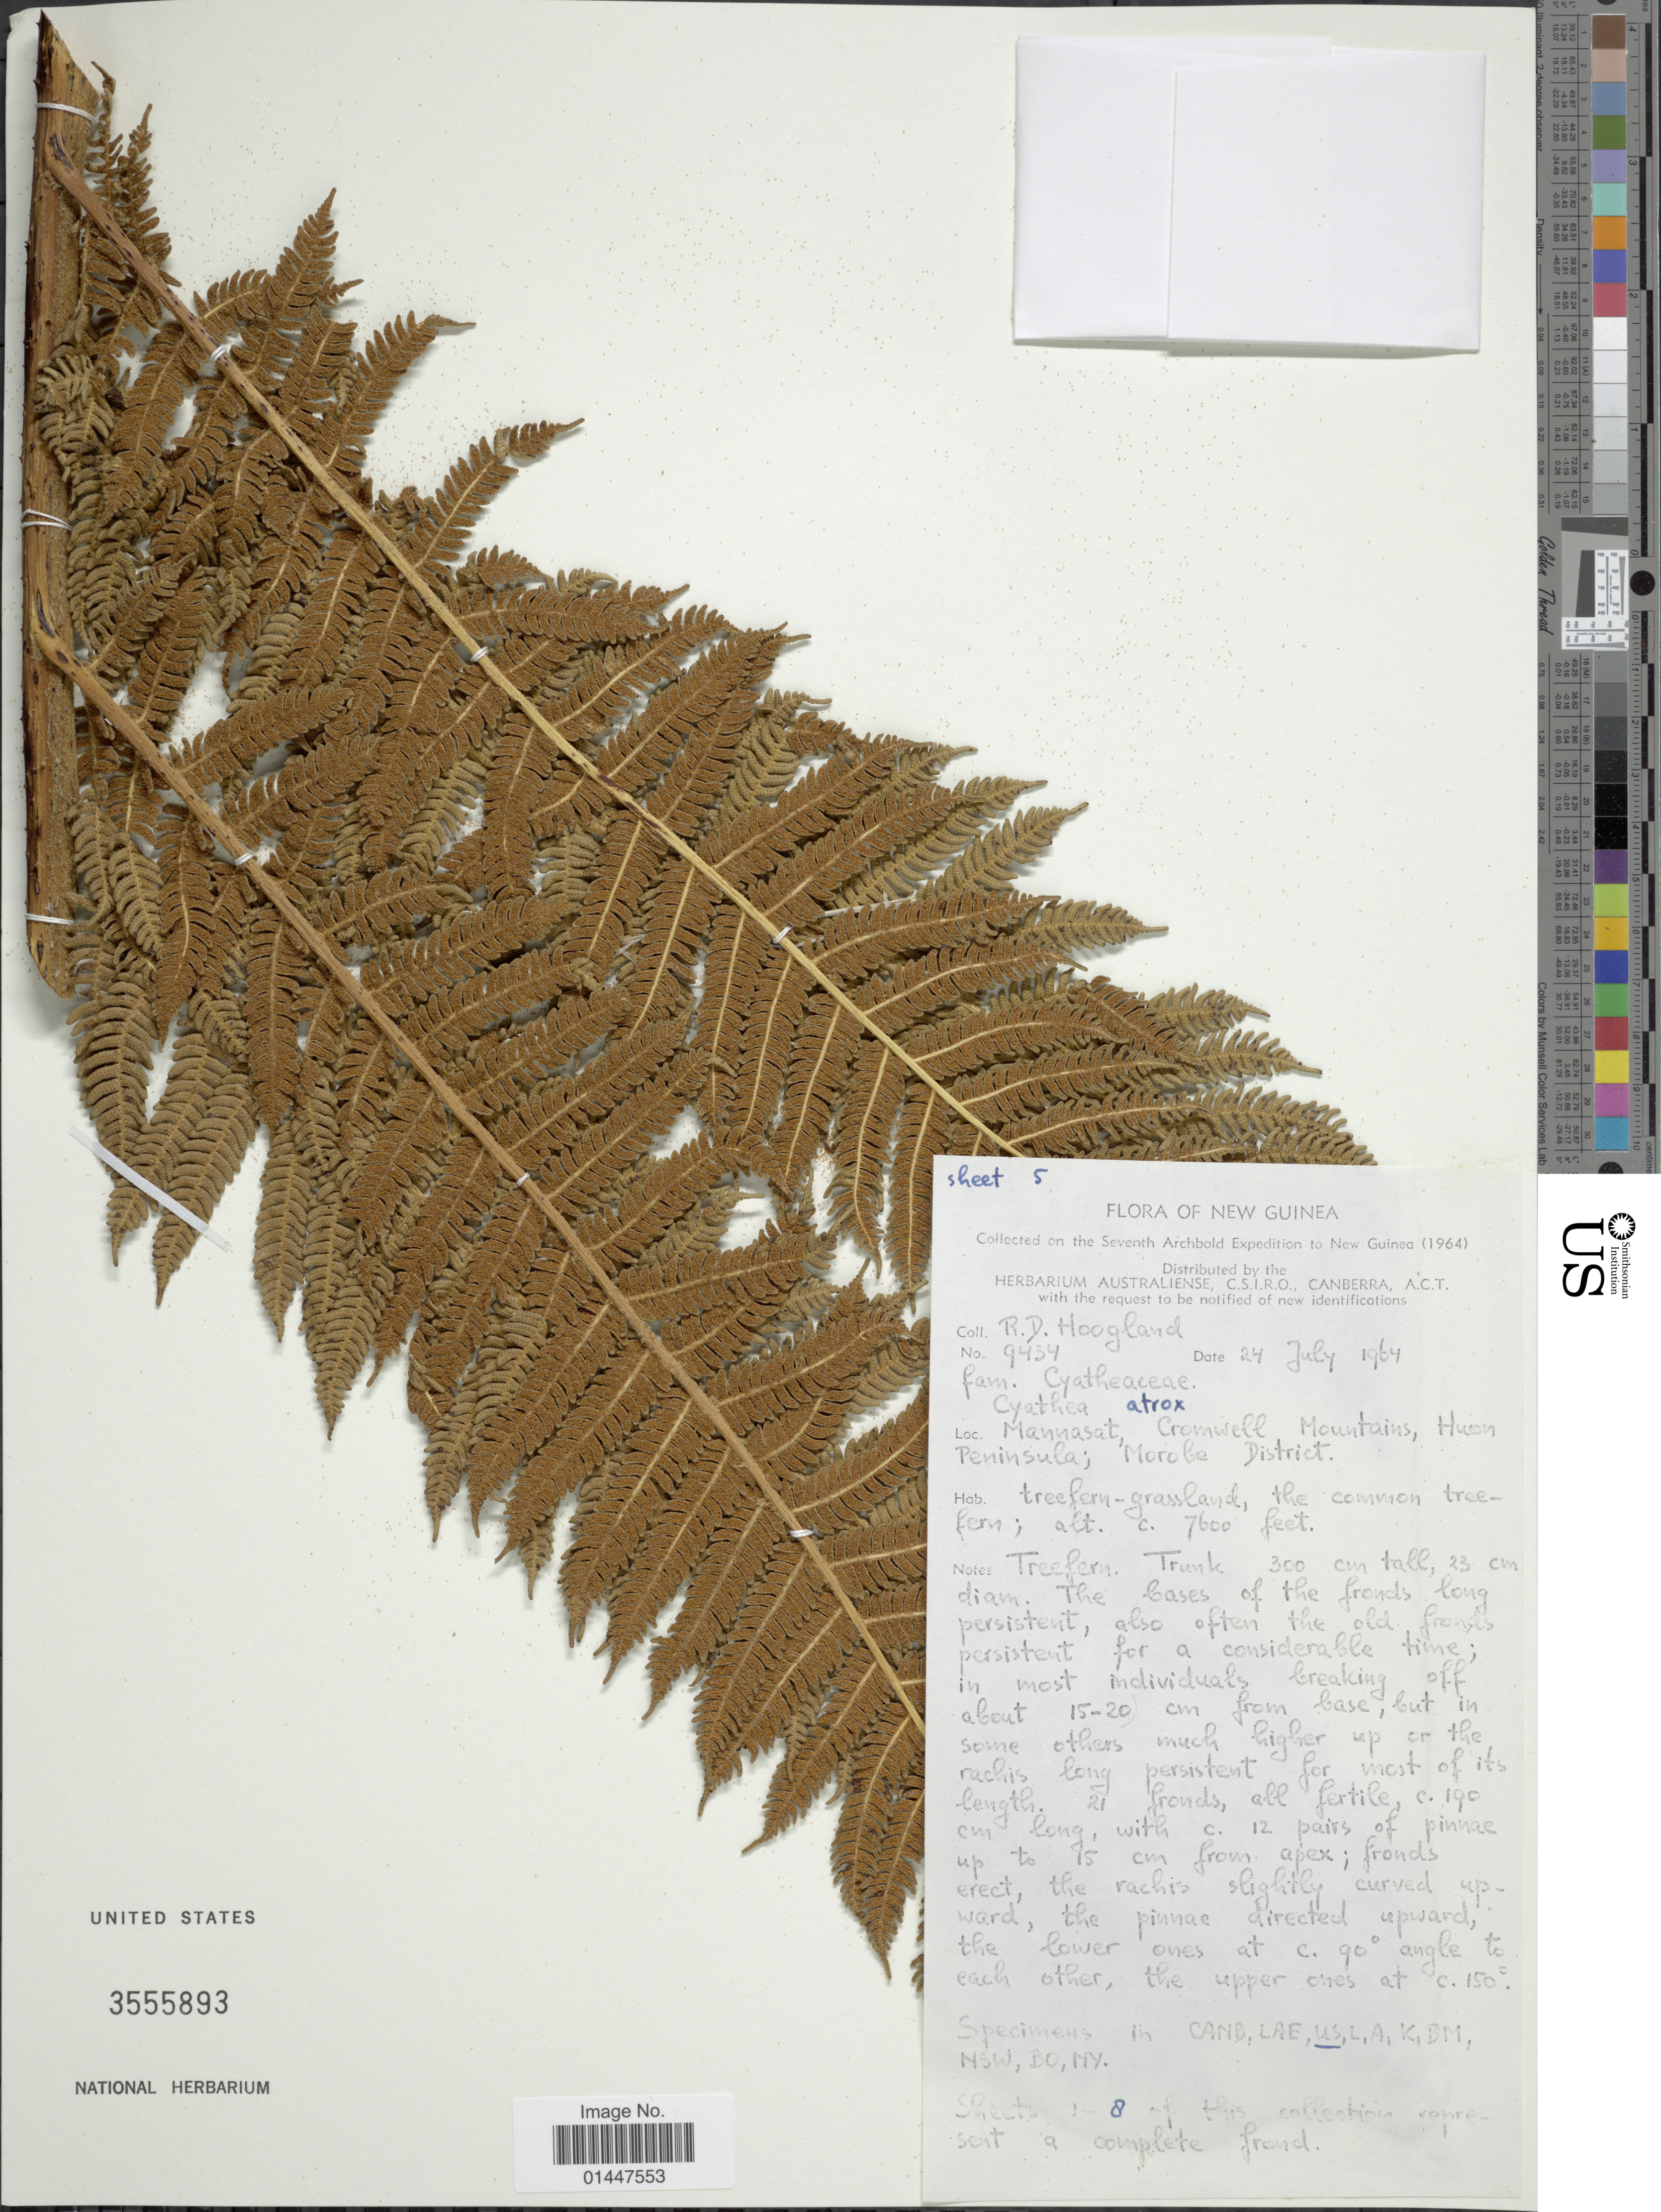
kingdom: Plantae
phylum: Tracheophyta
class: Polypodiopsida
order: Cyatheales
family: Cyatheaceae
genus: Sphaeropteris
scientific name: Sphaeropteris atrox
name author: (C. Chr.) R.M. Tryon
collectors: R. D. Hoogland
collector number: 9434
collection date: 1964-07-24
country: Papua New Guinea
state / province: Morobe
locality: New Guinea. Mannasat, Cromwell Mountains, Huon Peninsula; Morobe District.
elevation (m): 2316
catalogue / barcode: US 3555893